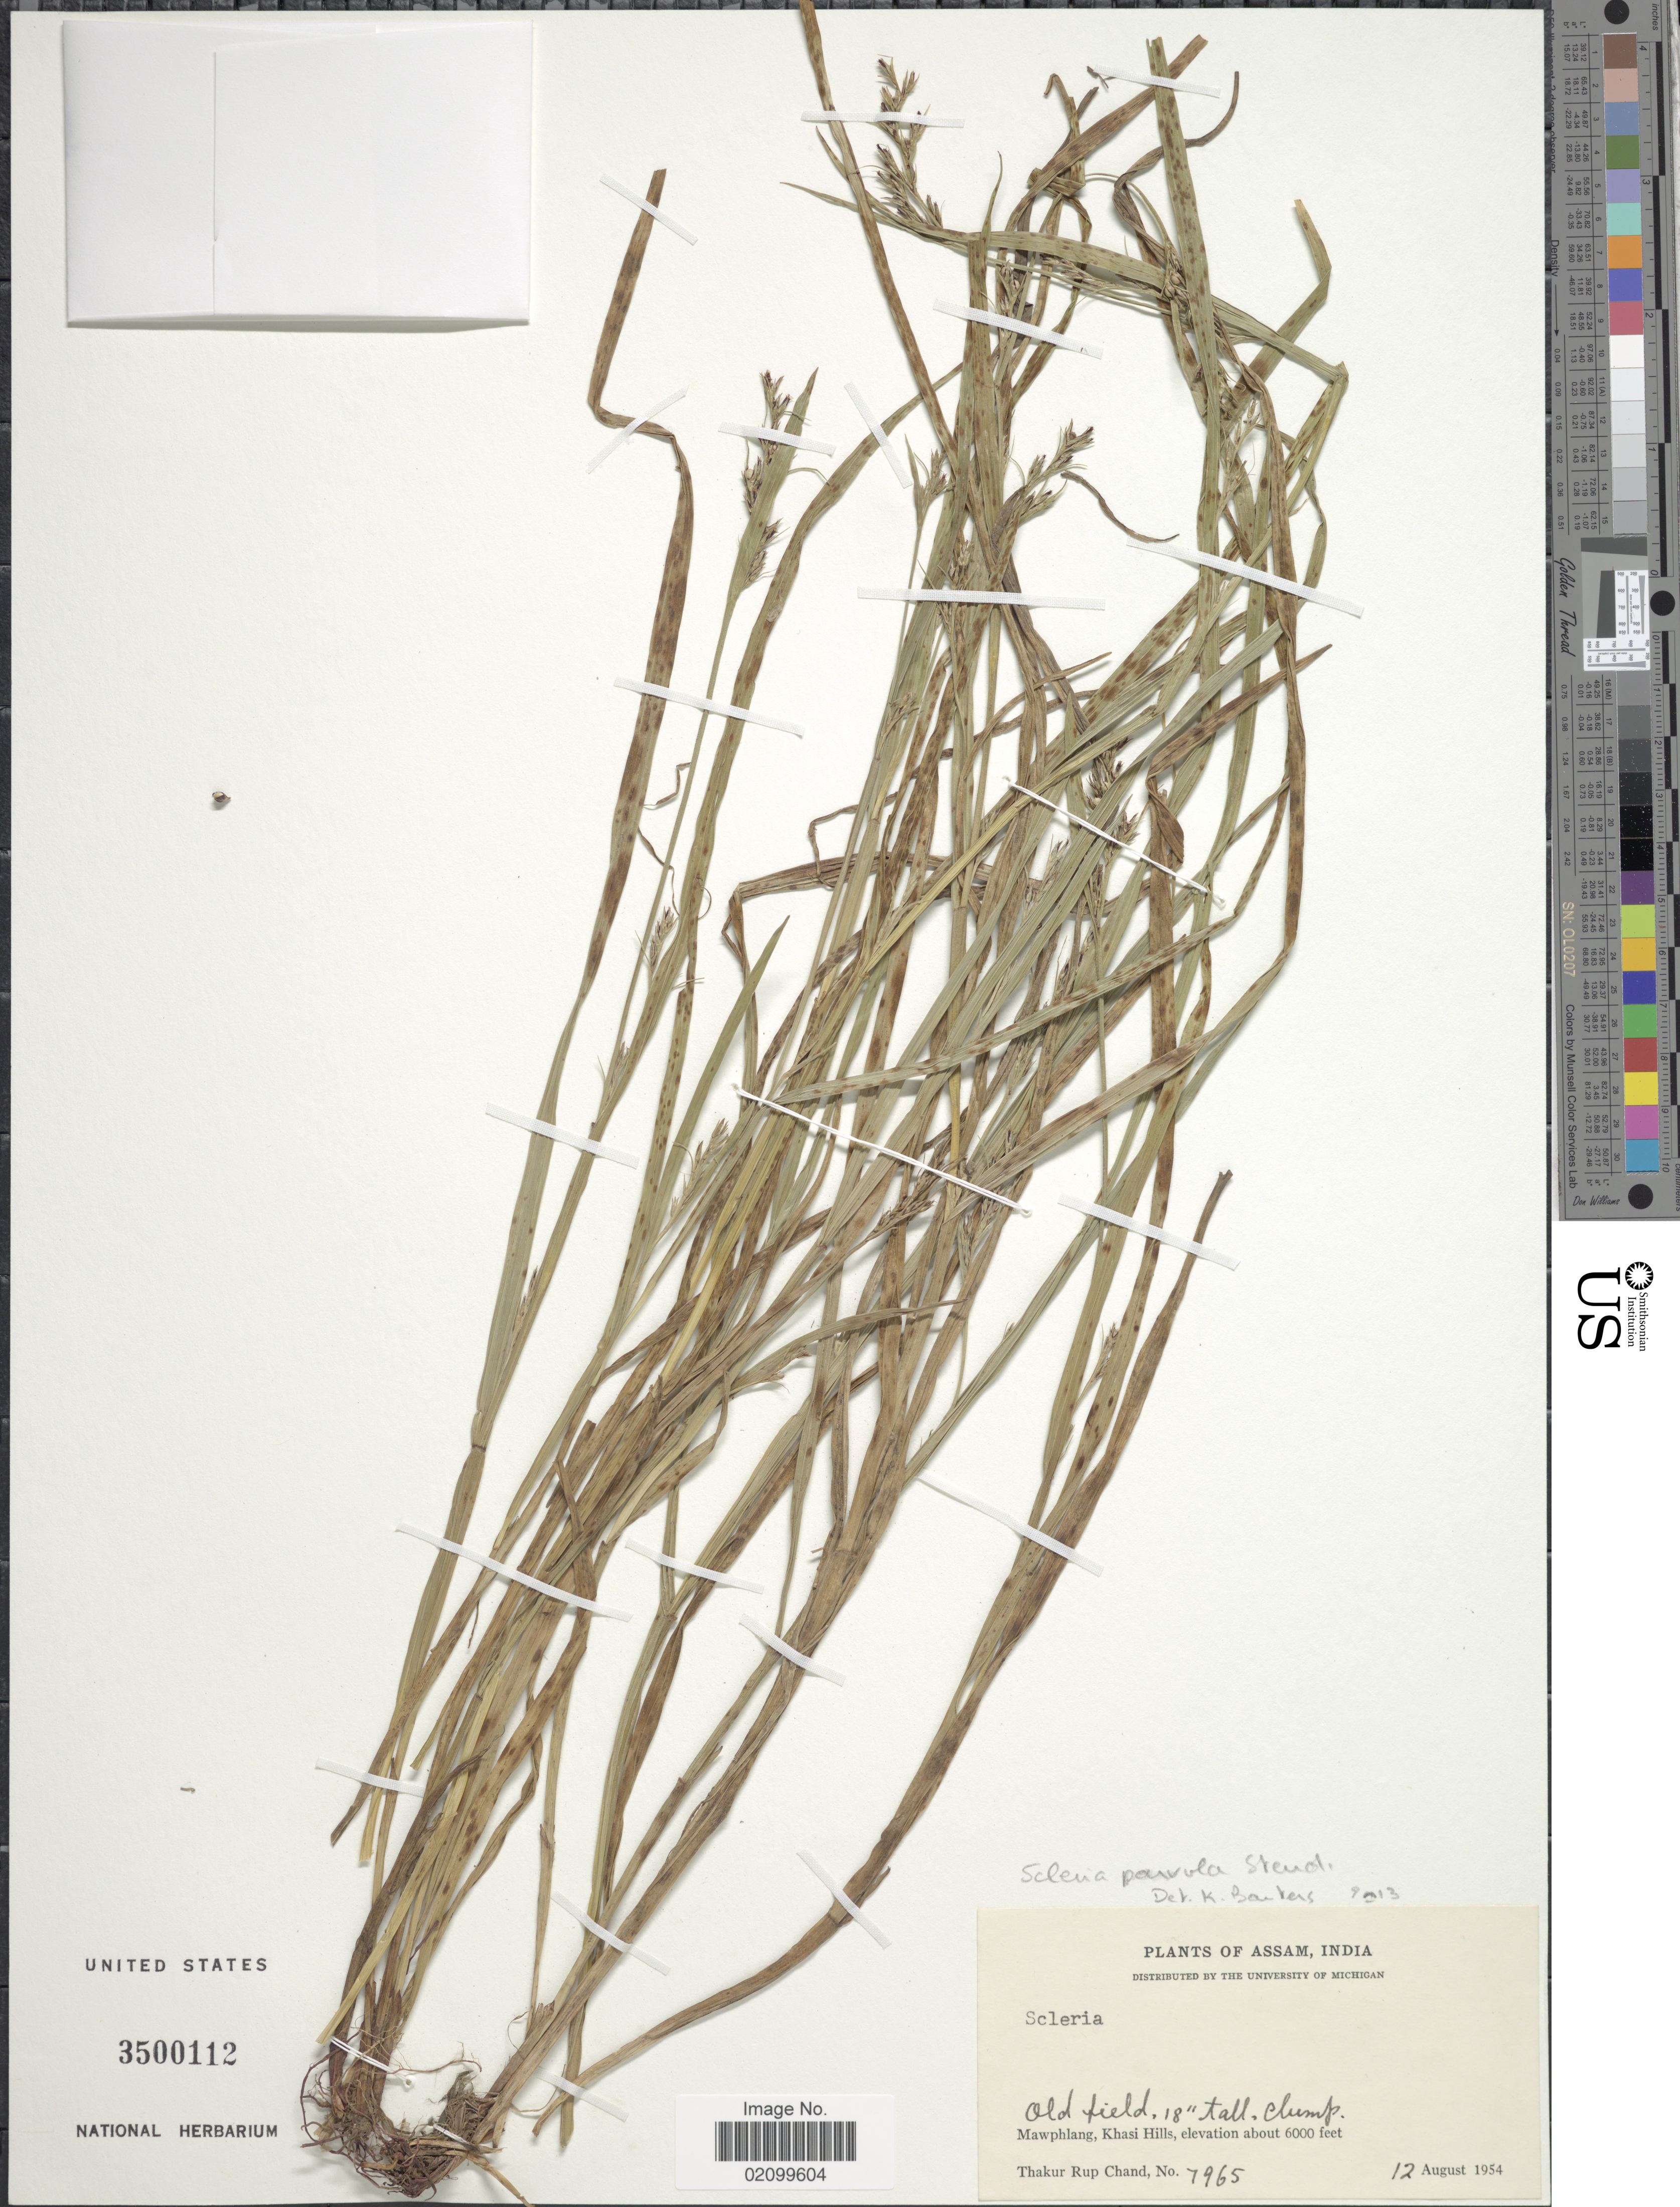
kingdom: Plantae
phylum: Tracheophyta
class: Liliopsida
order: Poales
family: Cyperaceae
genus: Scleria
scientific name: Scleria parvula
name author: Steud.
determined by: Bauters, K.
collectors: T. R. Chand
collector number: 7965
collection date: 1954-08-12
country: India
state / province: Meghalaya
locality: Mawphlang, Khasi hills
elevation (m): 1829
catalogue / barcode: US 3500112